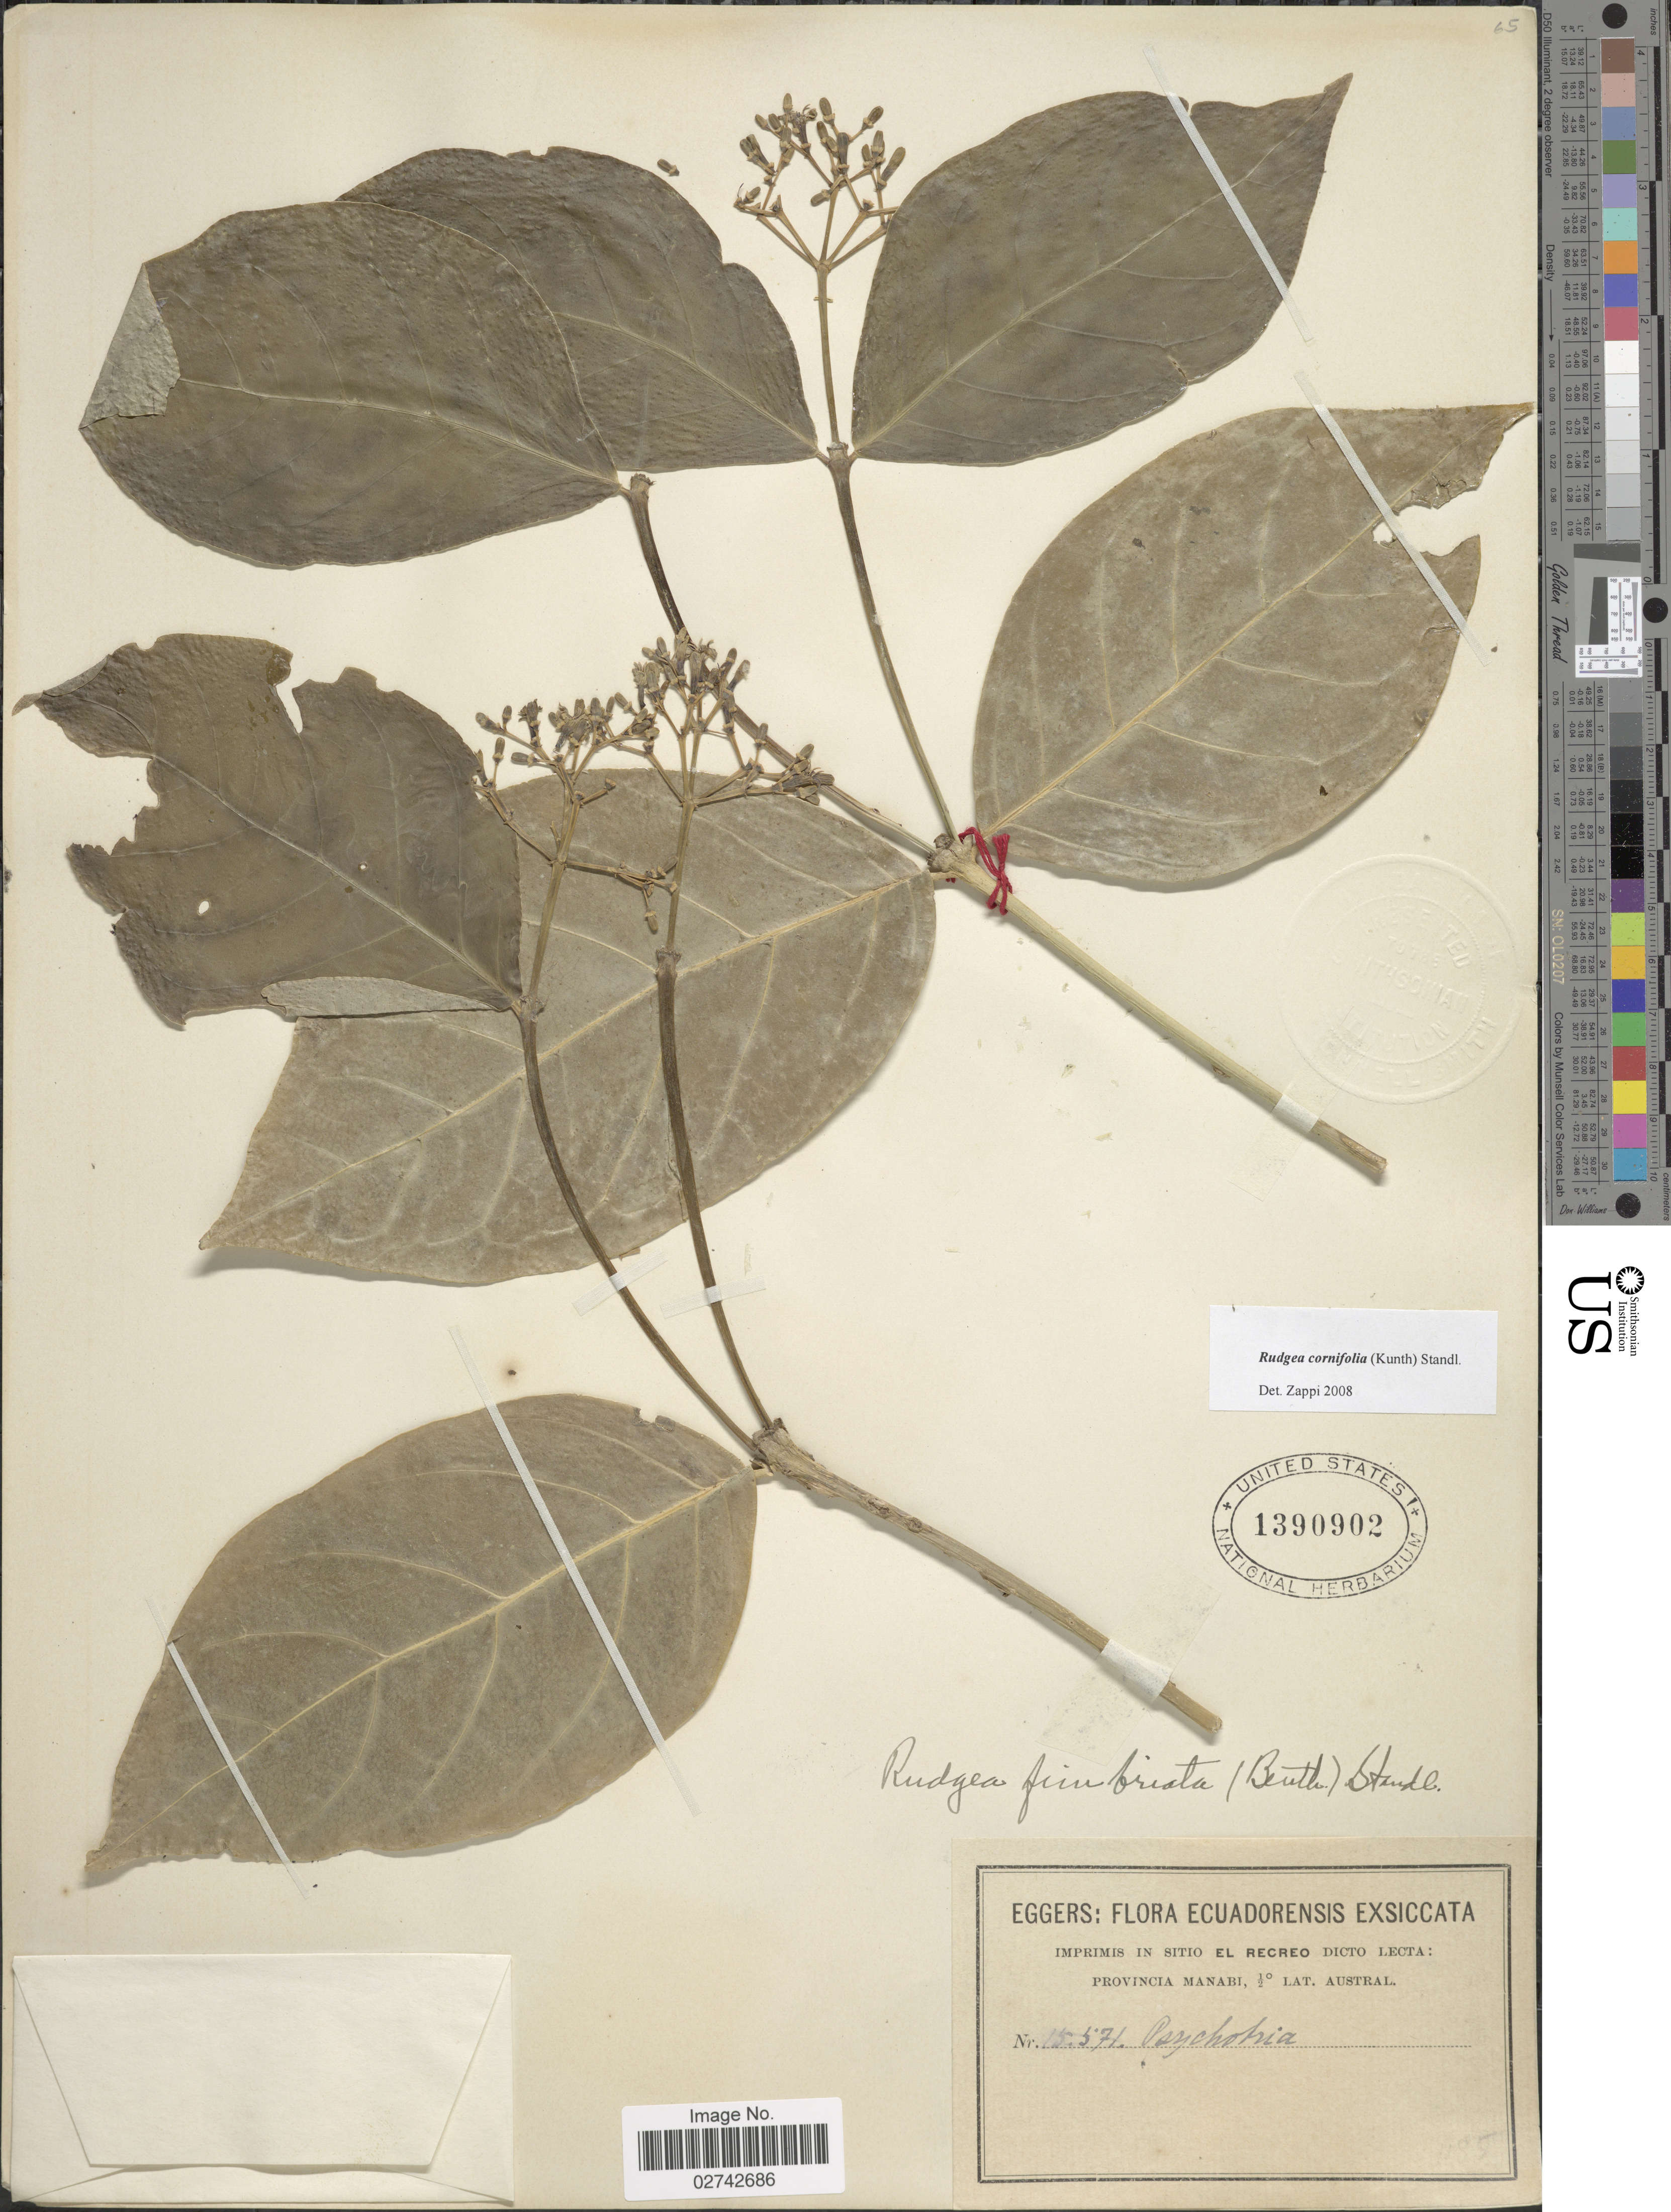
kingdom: Plantae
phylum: Tracheophyta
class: Magnoliopsida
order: Gentianales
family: Rubiaceae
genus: Rudgea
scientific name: Rudgea cornifolia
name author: (Kunth) Standl.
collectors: -. Eggers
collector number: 15571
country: Ecuador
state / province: Manabí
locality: Provincia Manabi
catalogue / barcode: US 1390902